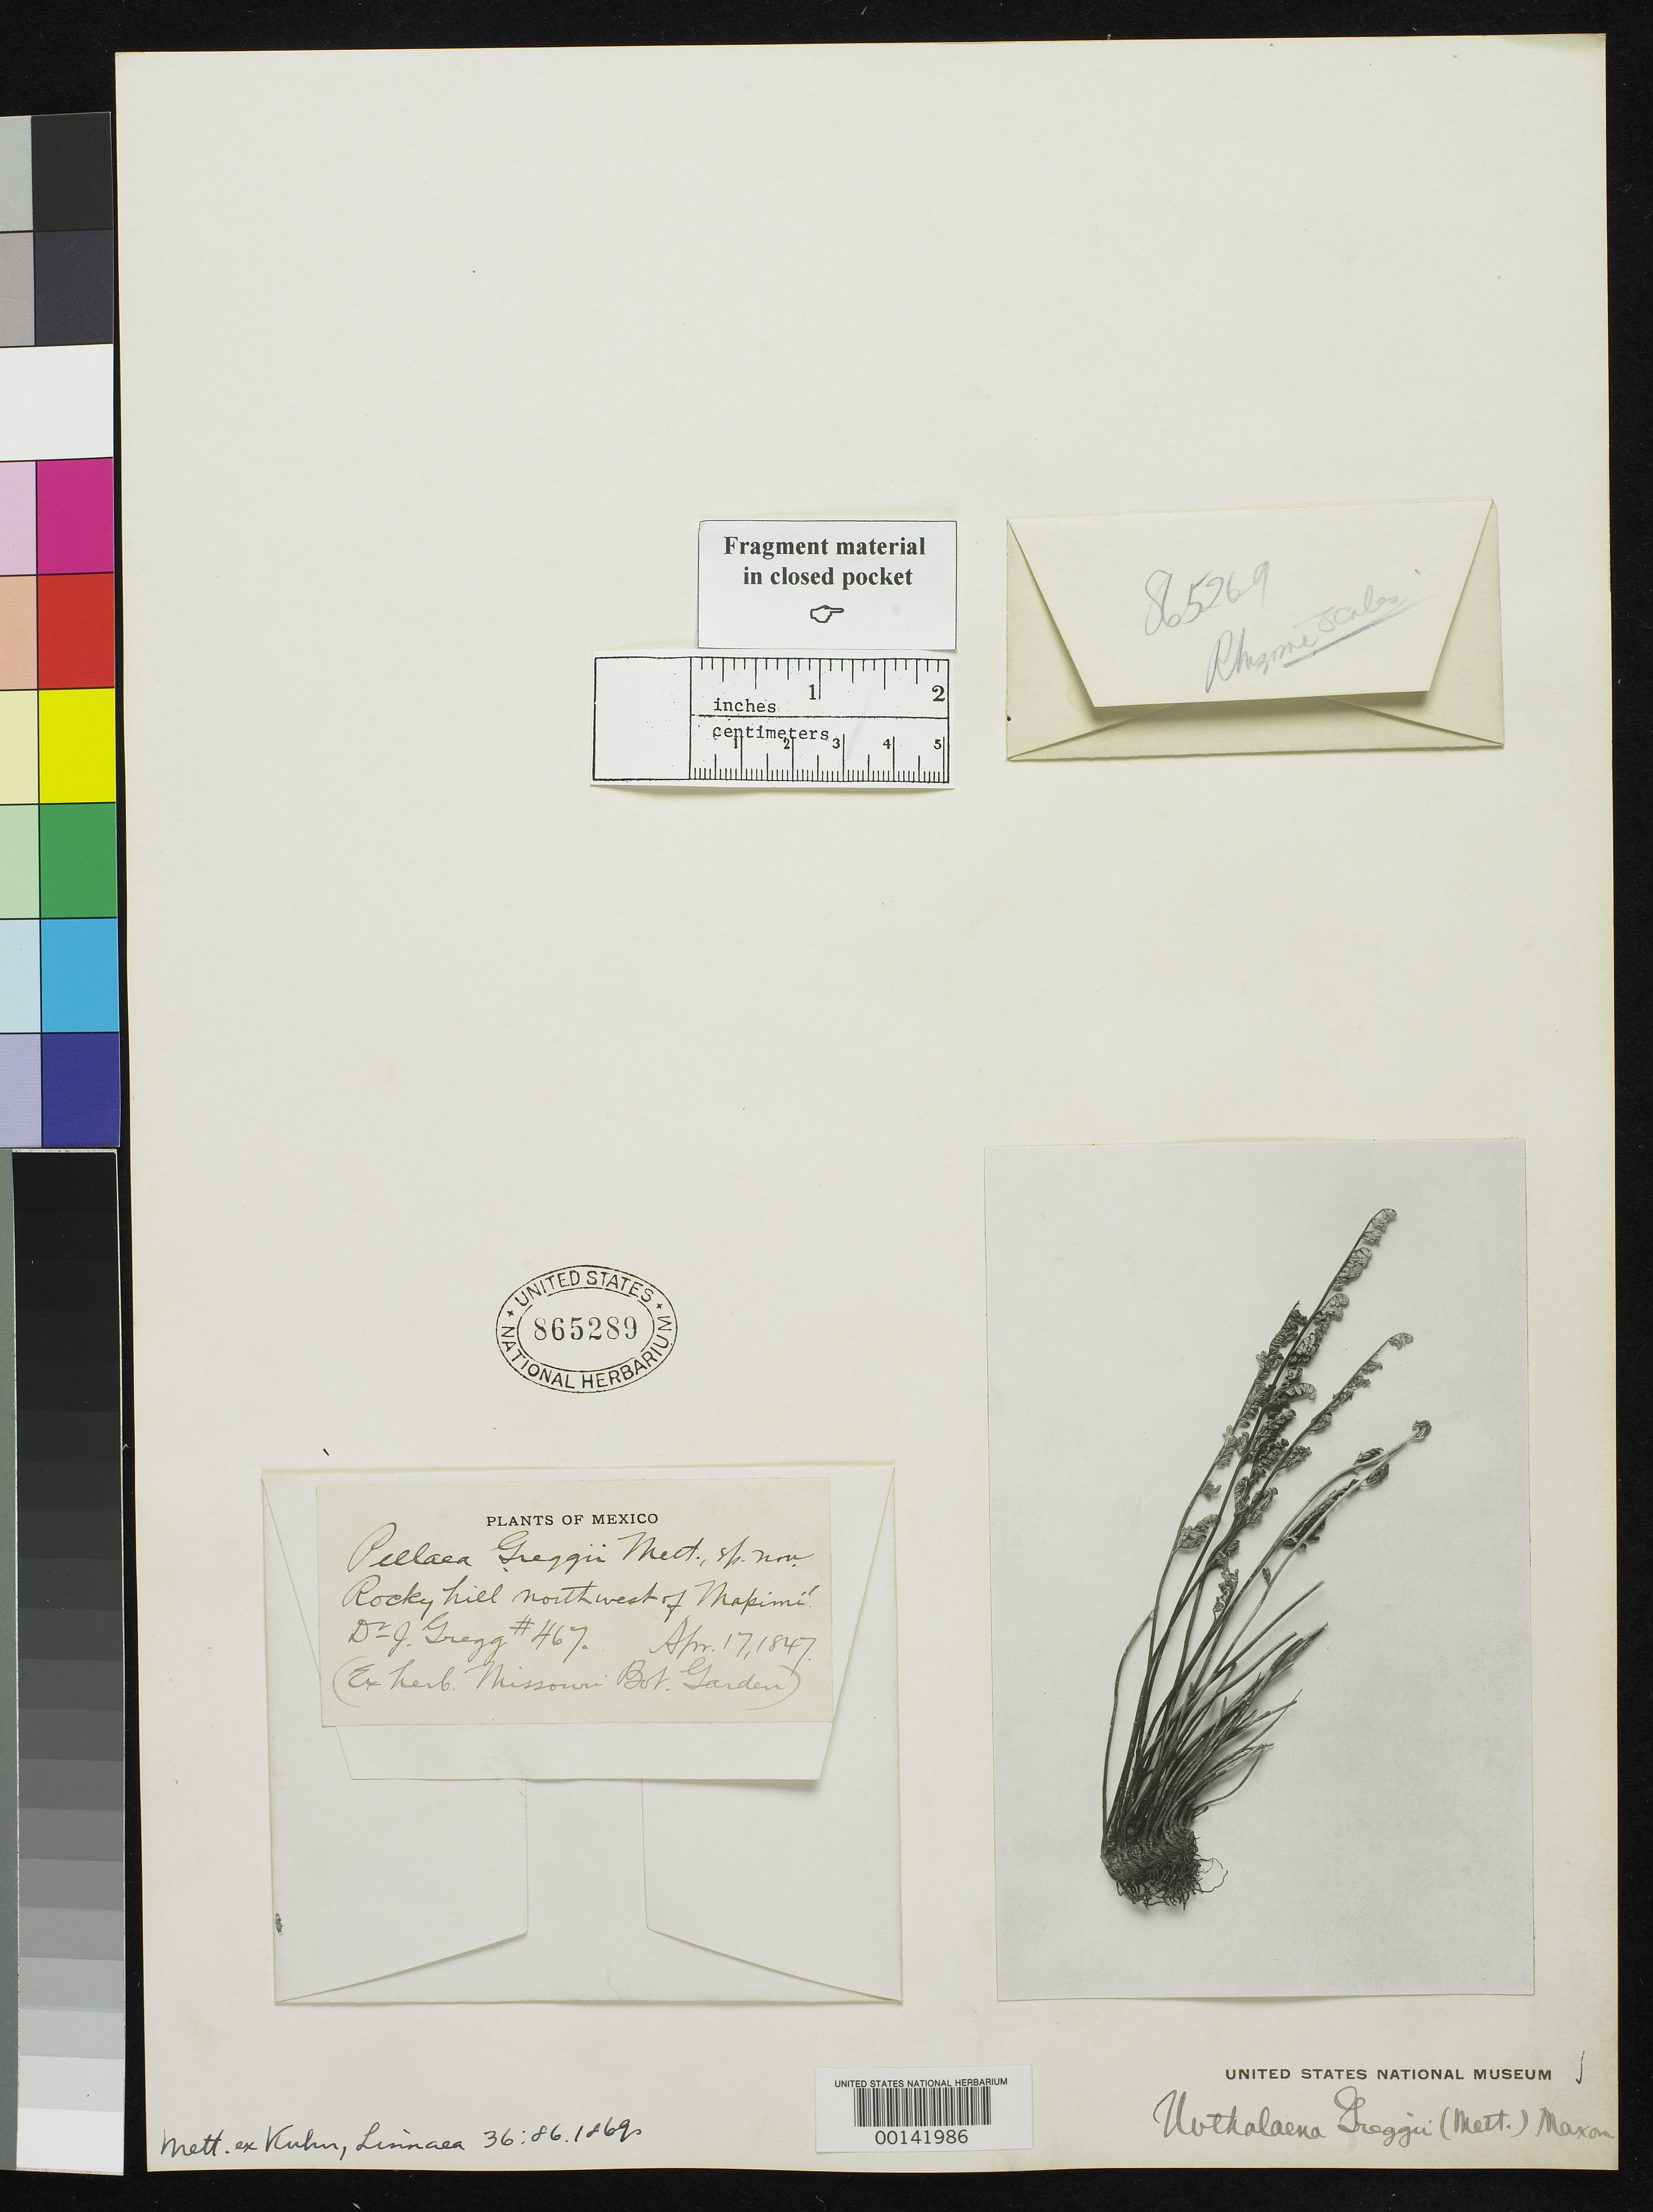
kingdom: Plantae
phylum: Tracheophyta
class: Polypodiopsida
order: Polypodiales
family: Pteridaceae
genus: Pellaea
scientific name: Pellaea greggii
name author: Mett. ex Kuhn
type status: Type Collection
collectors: J. Gregg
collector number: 467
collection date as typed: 17 Apr 1847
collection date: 1847-04-17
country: Mexico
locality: Rocky hill NW of Makimi.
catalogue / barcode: US 865289